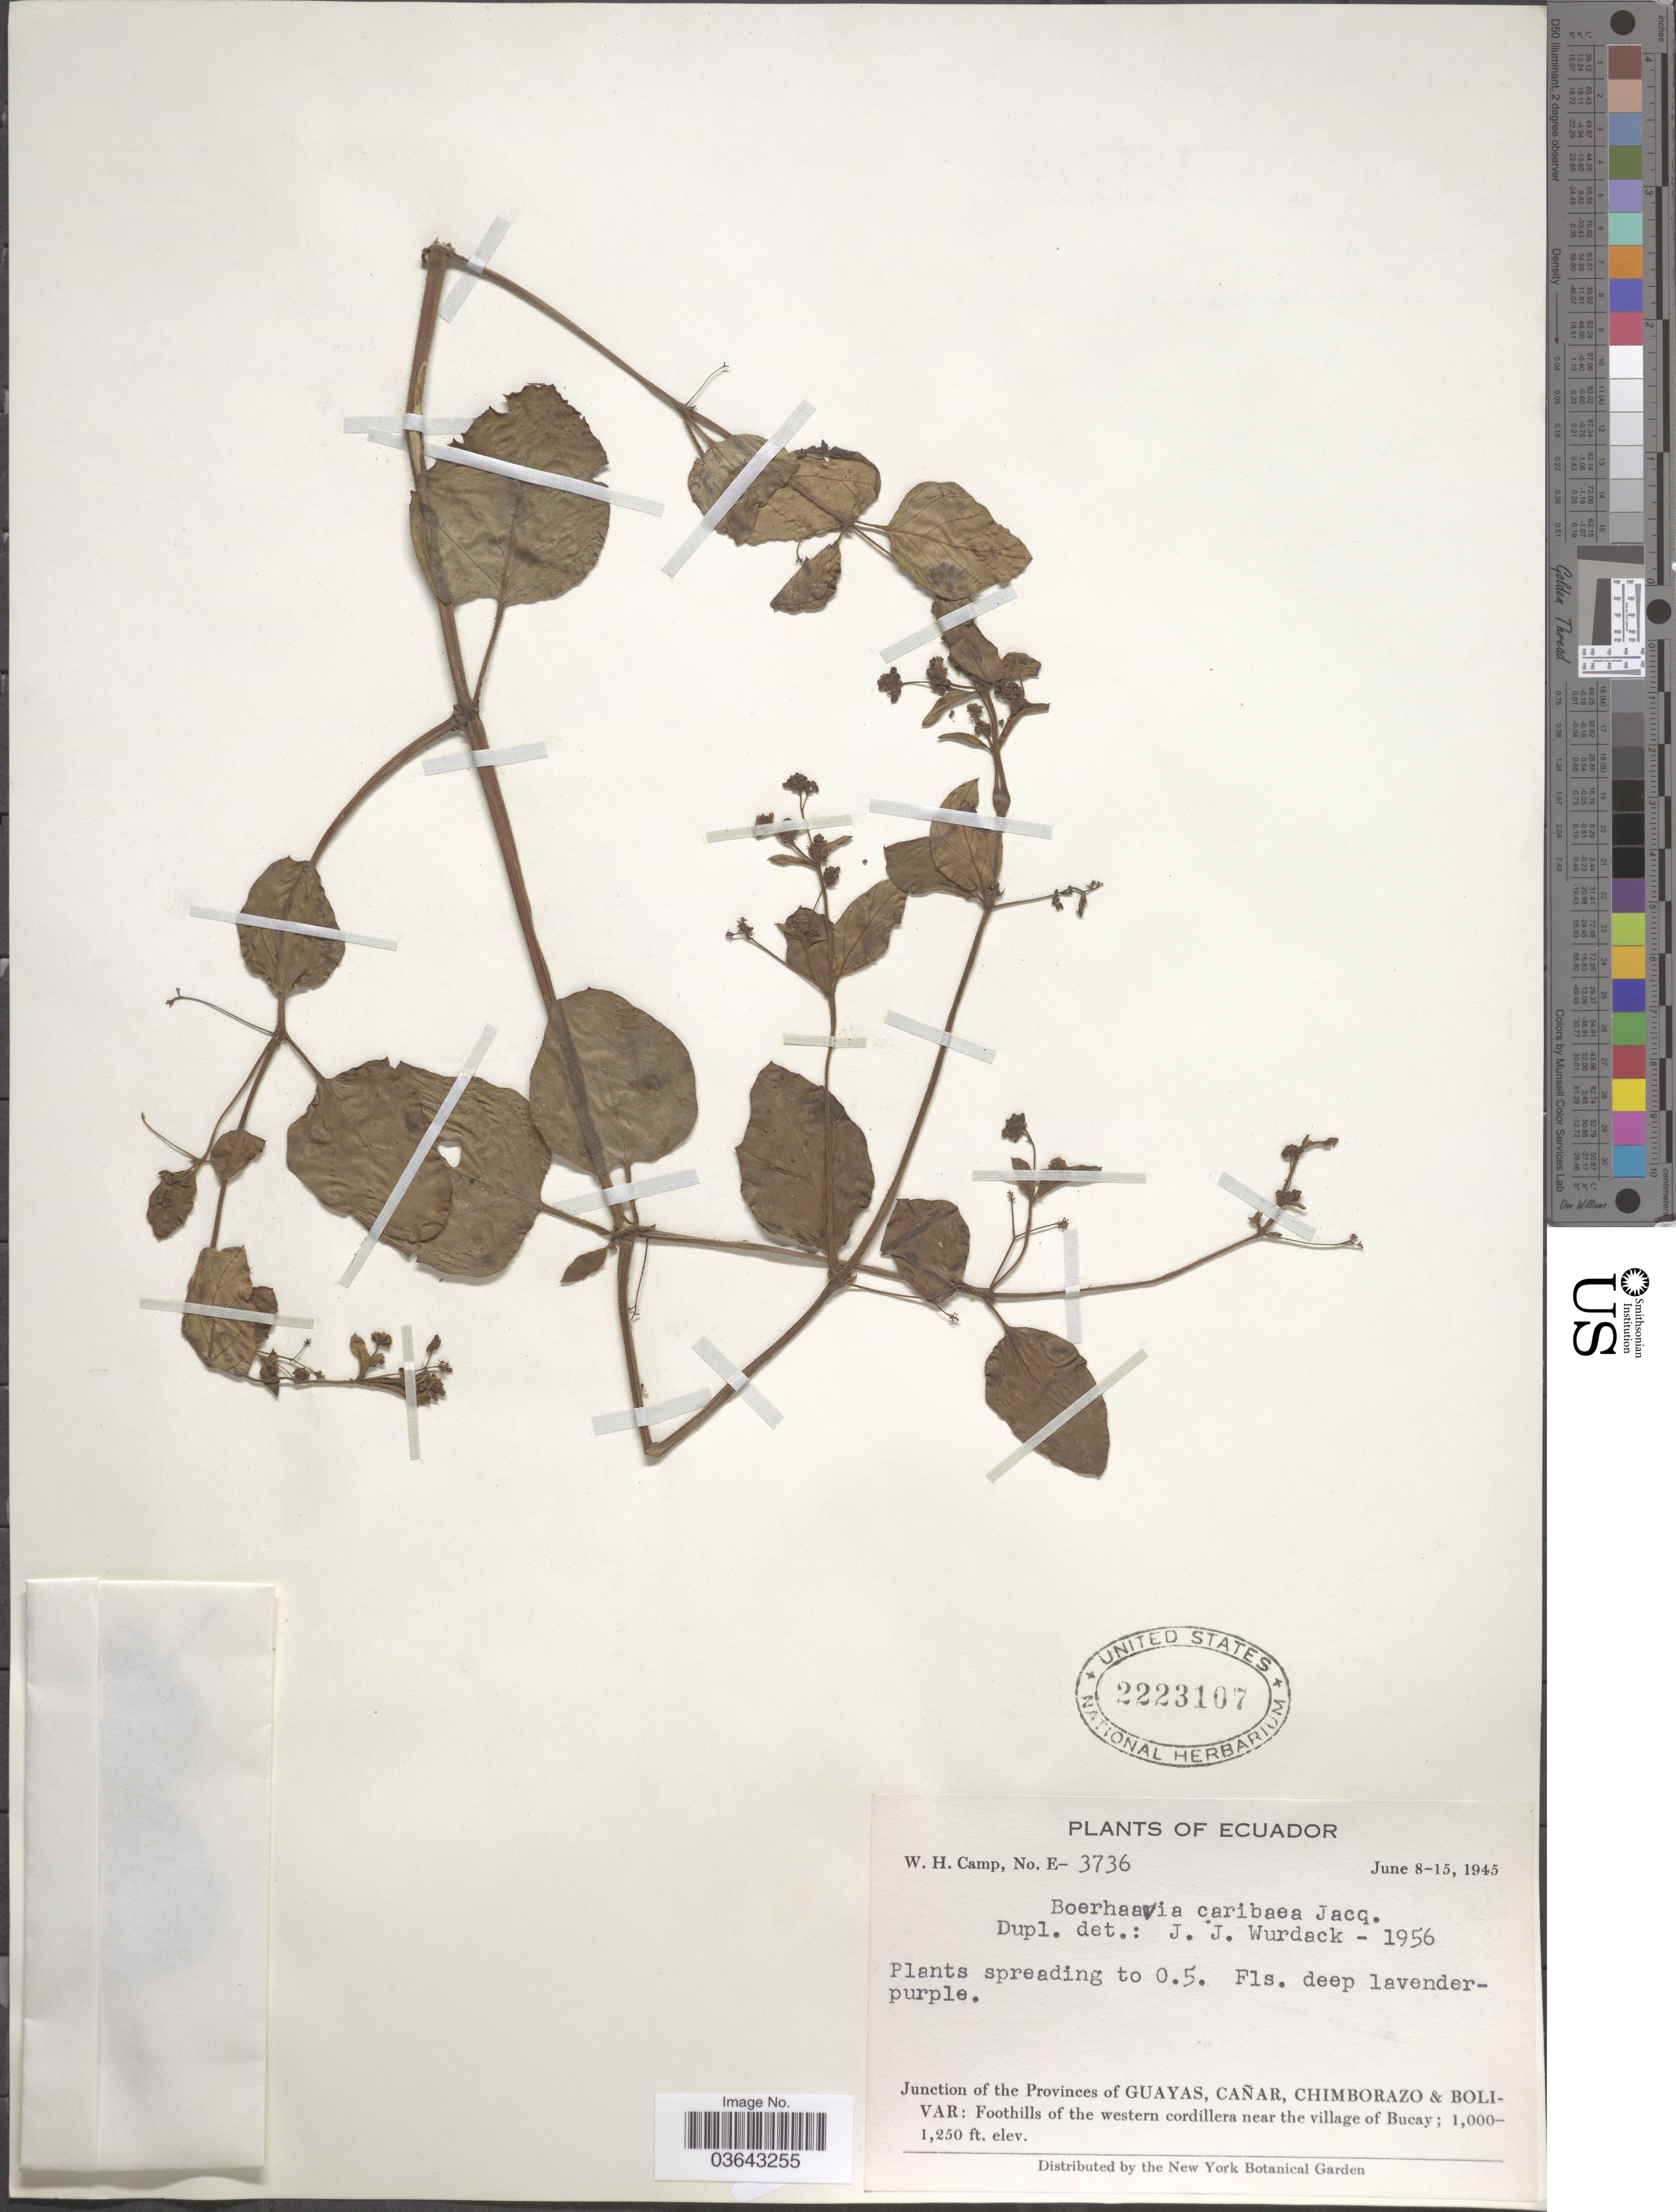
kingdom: Plantae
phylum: Tracheophyta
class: Magnoliopsida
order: Caryophyllales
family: Nyctaginaceae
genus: Boerhavia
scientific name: Boerhavia diffusa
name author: L.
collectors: W. H. Camp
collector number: E-3736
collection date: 1945-06-08/1945-06-15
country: Ecuador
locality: Junction of the Provinces of Guayas, Cañar, Chimborazo & Bolivar: Foothills of the western cordillera near the village of Bucay.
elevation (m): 305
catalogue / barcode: US 2223107